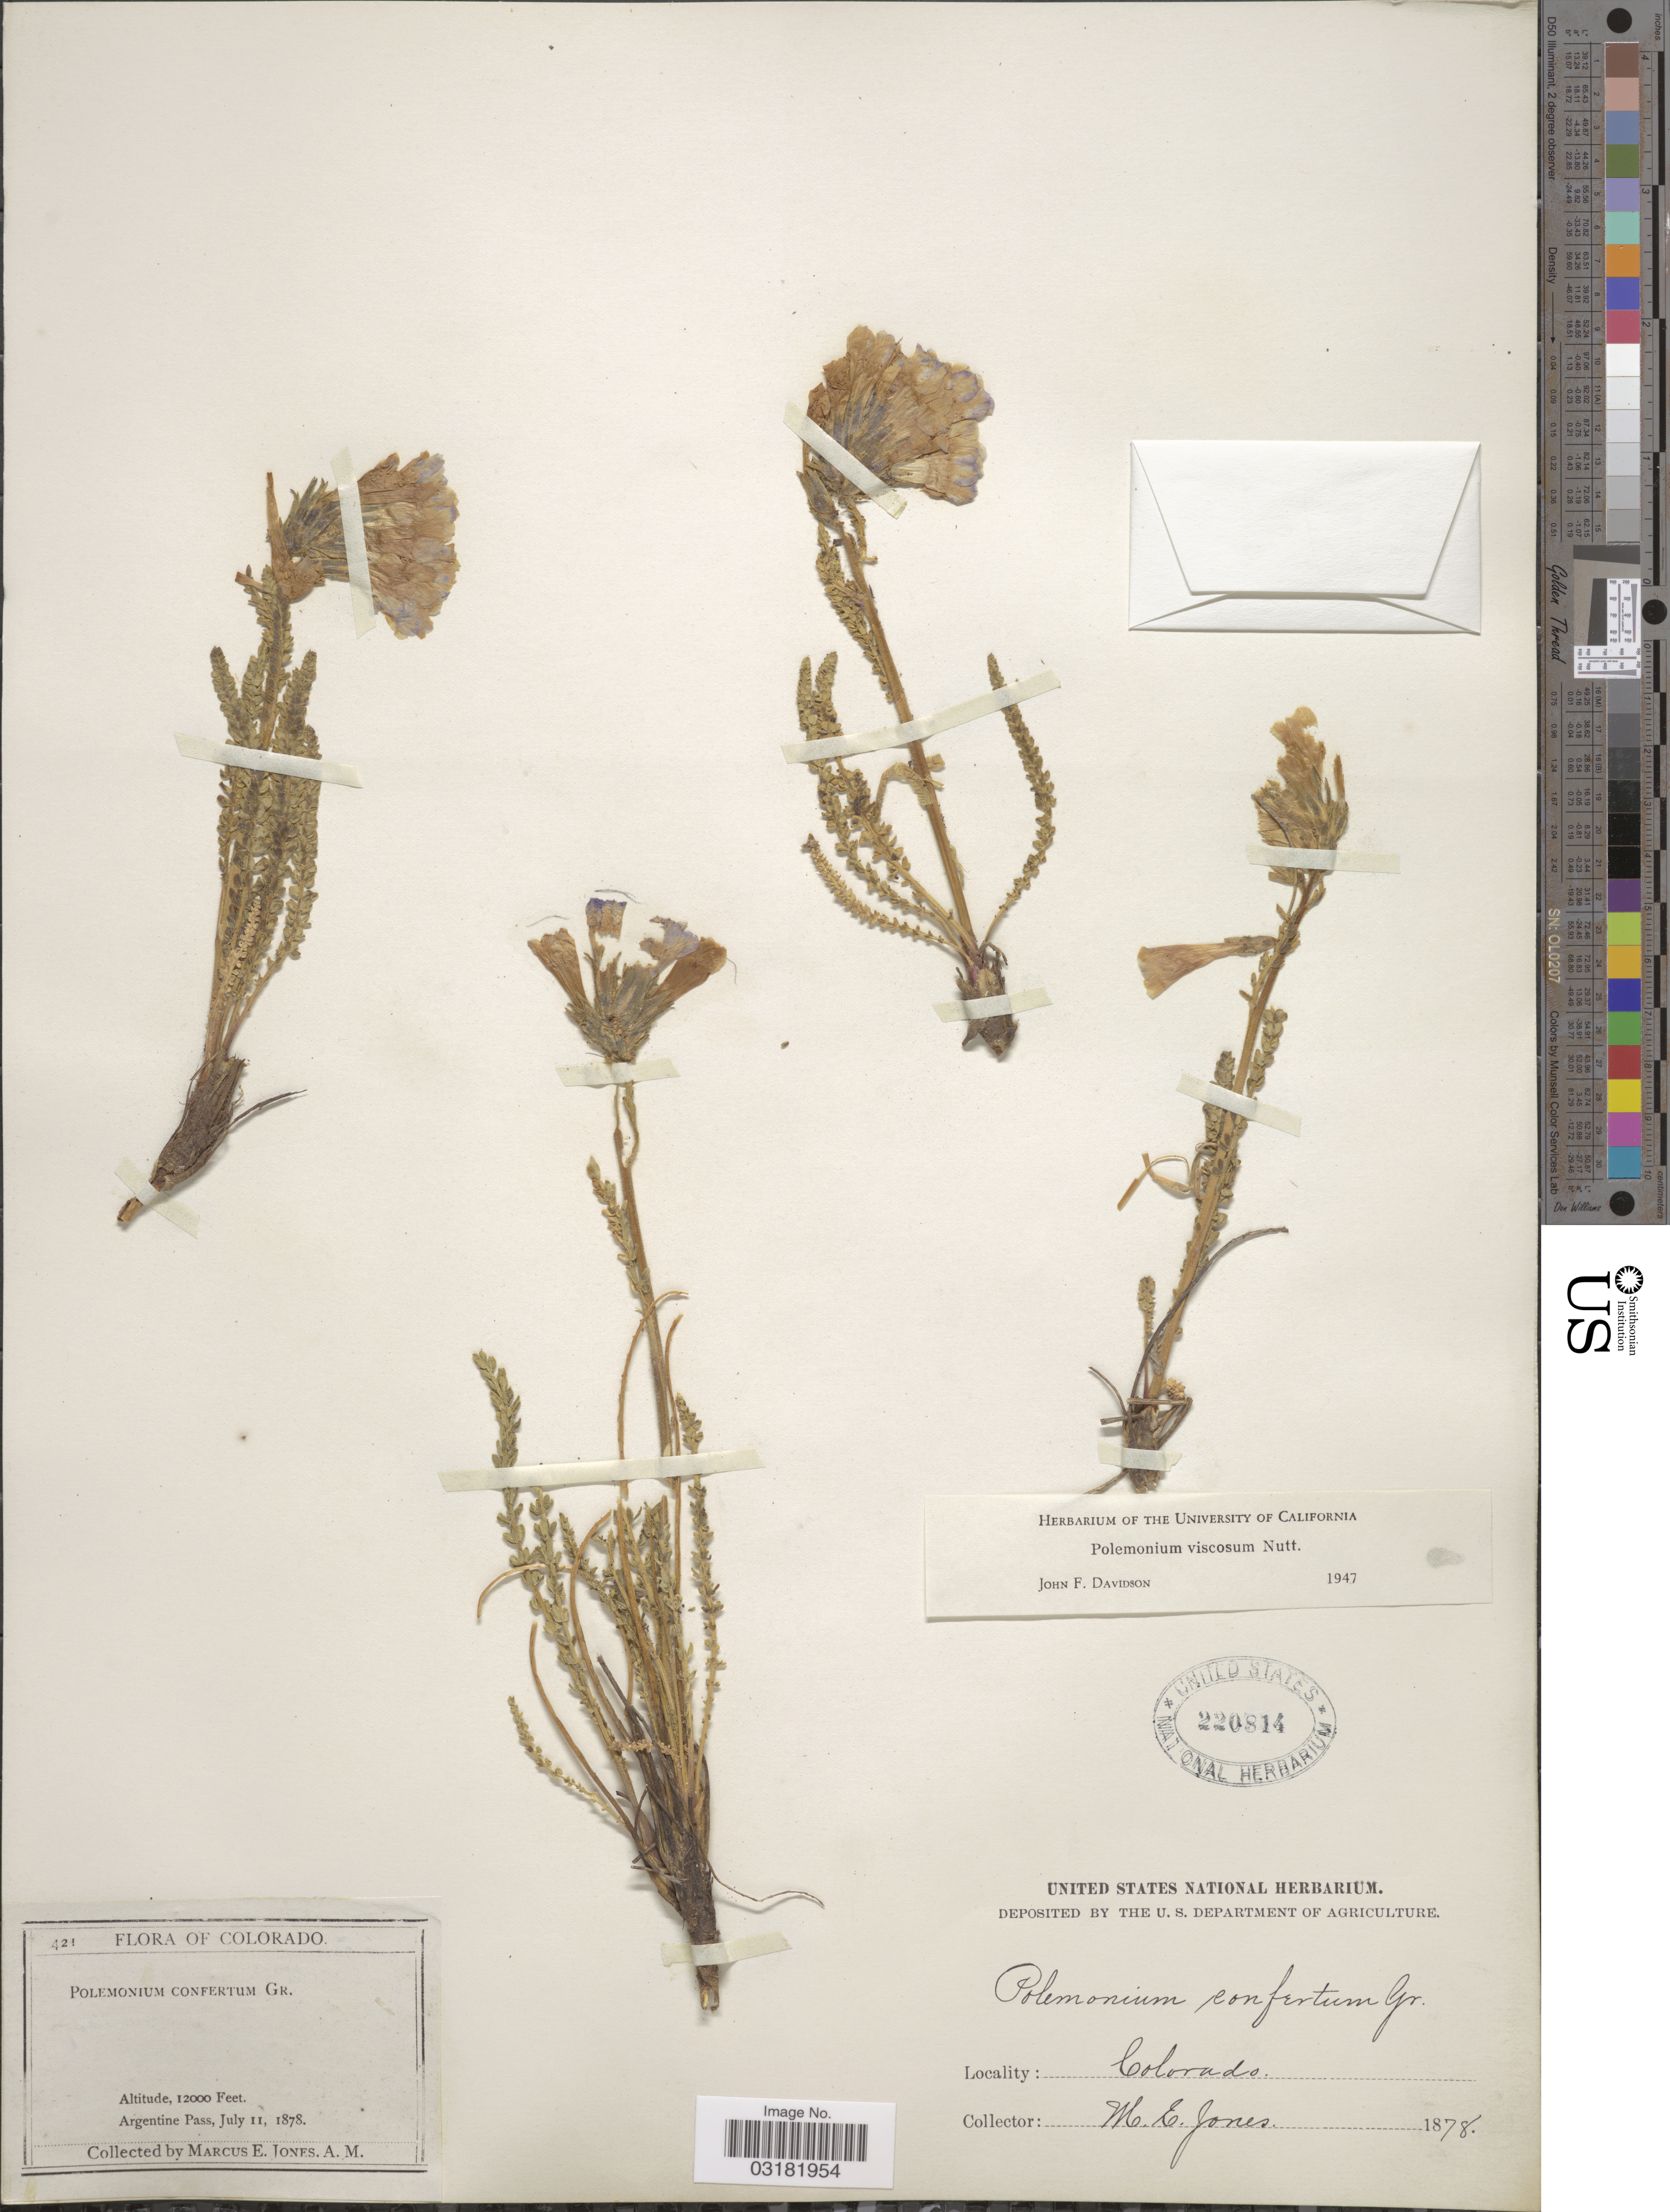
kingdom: Plantae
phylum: Tracheophyta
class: Magnoliopsida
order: Ericales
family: Polemoniaceae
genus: Polemonium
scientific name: Polemonium viscosum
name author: Nutt.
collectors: M. E. Jones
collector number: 421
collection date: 1878-07-11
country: United States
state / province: Colorado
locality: Argentine Pass.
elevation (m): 3658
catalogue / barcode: US 220814